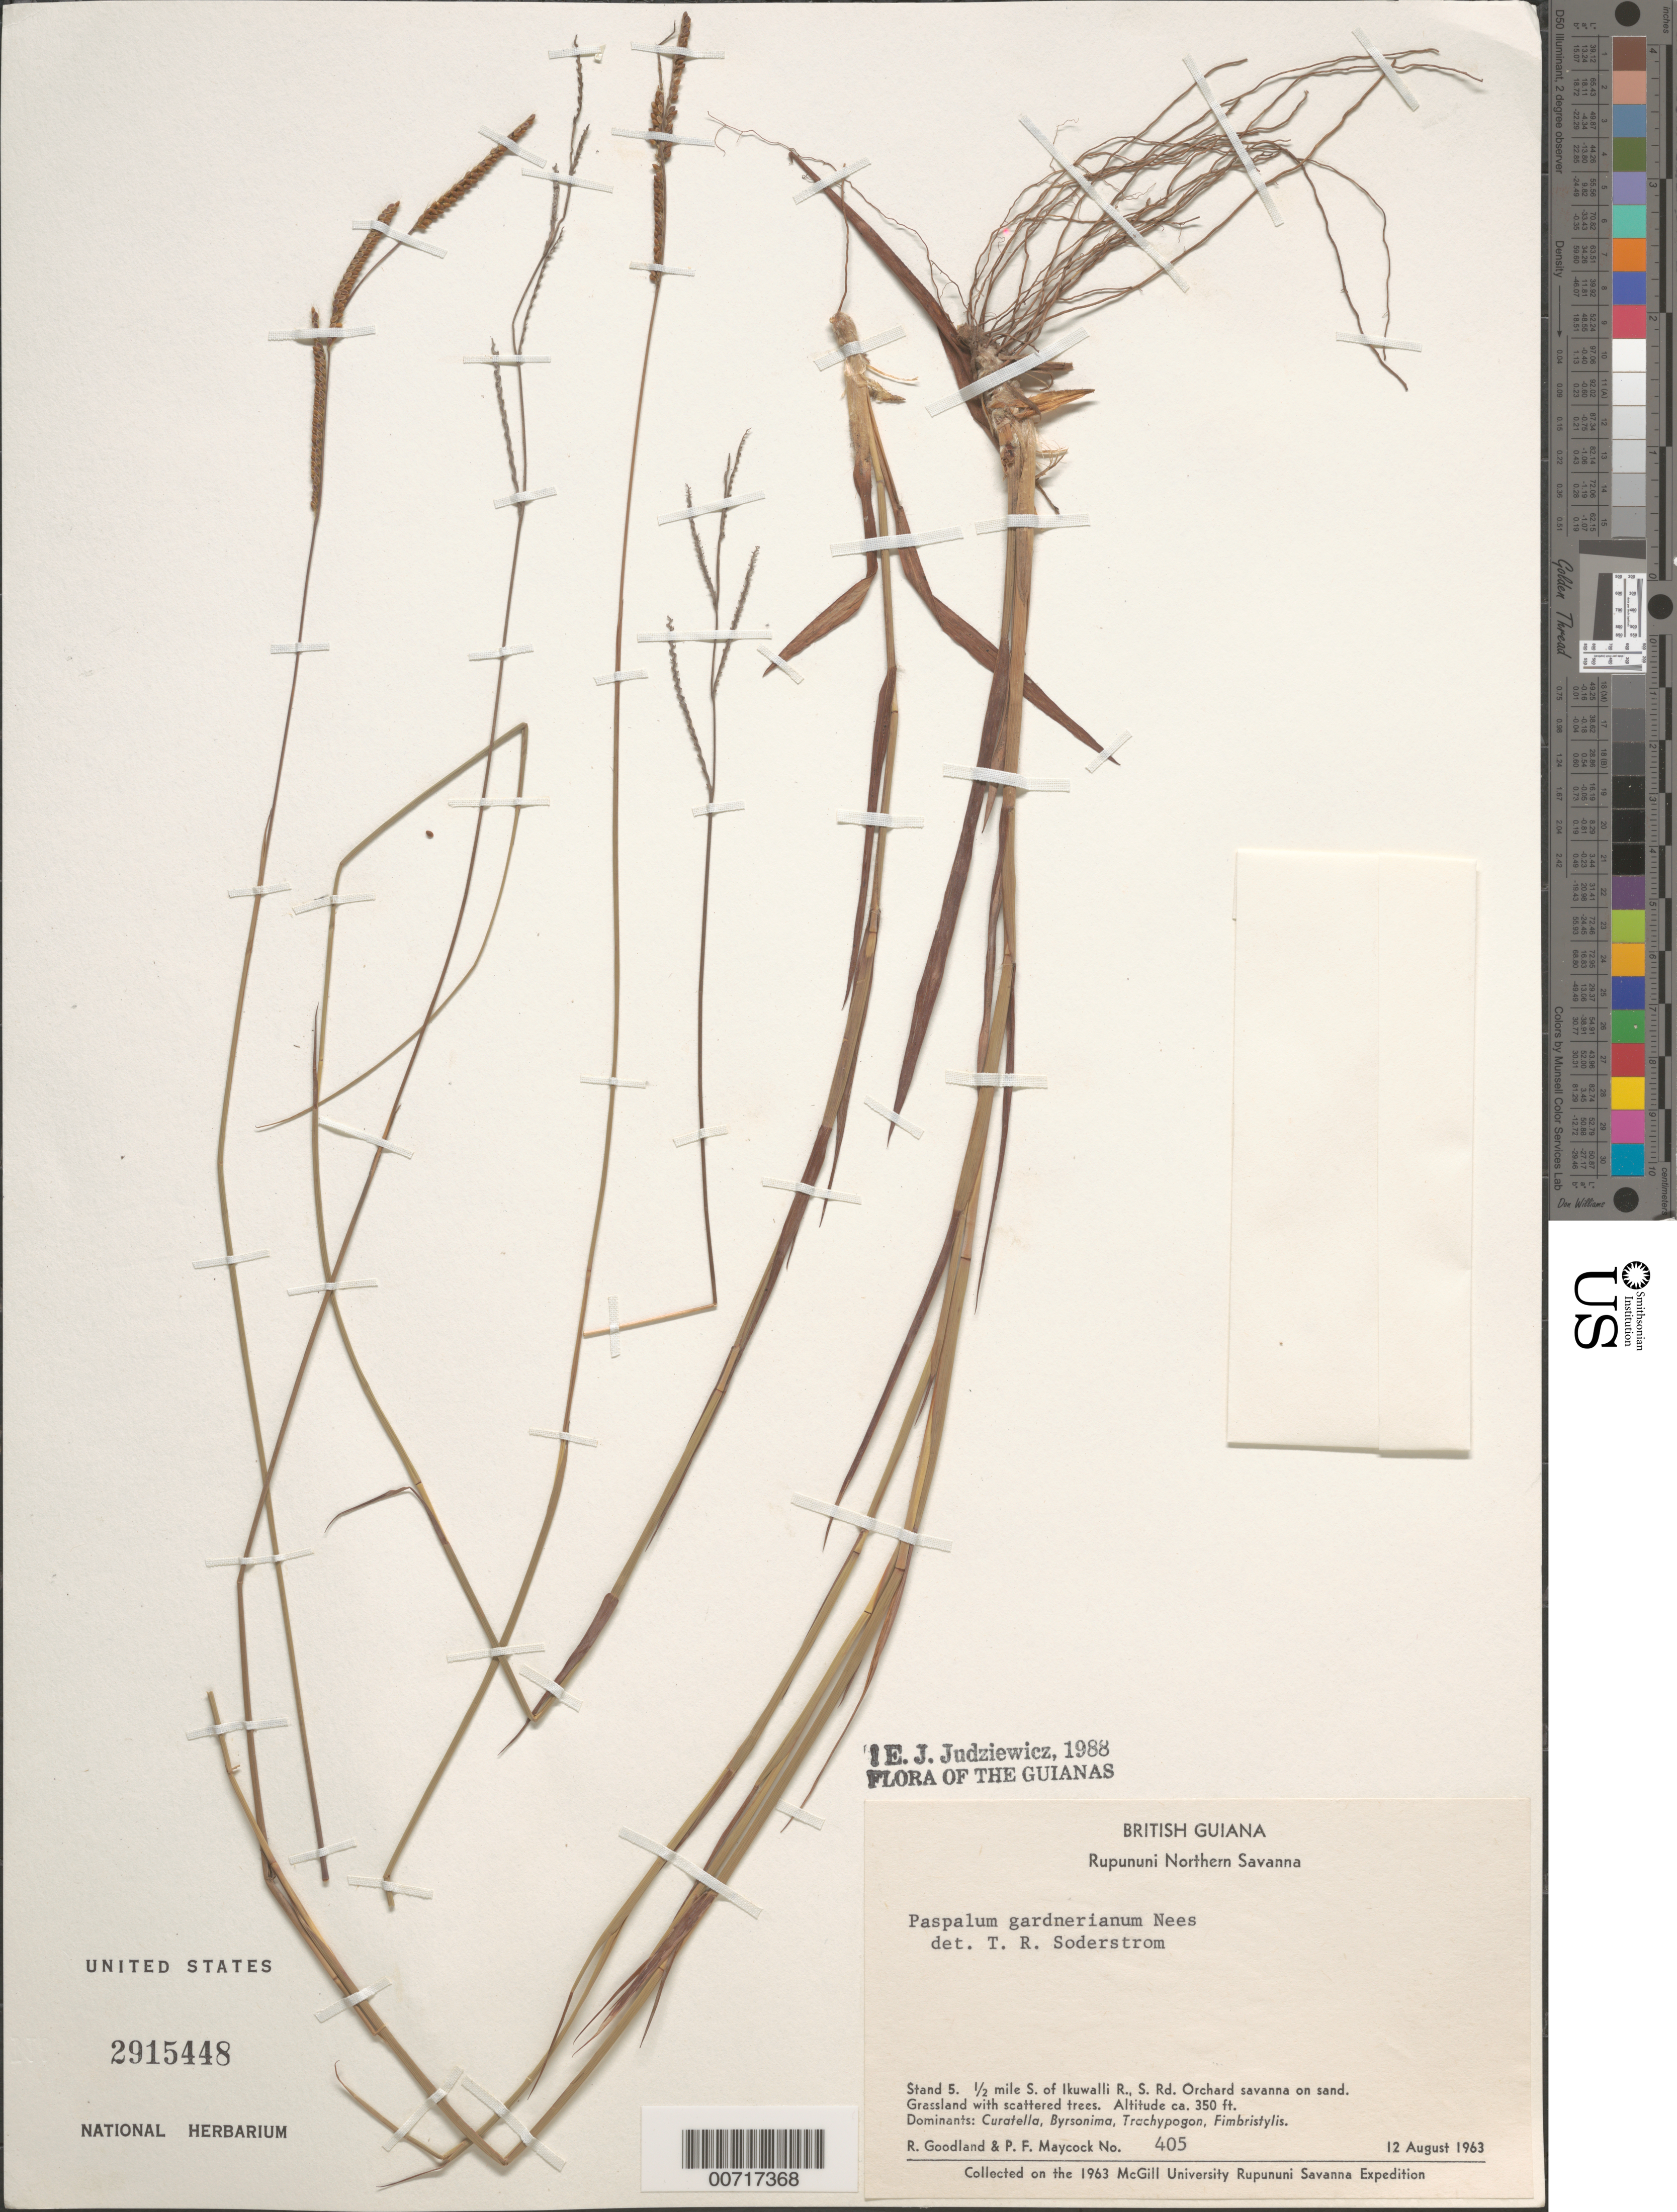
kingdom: Plantae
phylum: Tracheophyta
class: Liliopsida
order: Poales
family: Poaceae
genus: Paspalum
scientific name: Paspalum gardnerianum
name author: Nees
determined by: Soderstrom, T. R.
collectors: R. Goodland & P. Maycock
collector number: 405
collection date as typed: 12-Aug-63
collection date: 1963-08-12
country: Guyana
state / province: U. Takutu-U. Essequibo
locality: Rupununi Northern Savanna, Ikuwalli R., 0.5 mi. S of, S. Rd. Orchard savanna, Stand 5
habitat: Orchard savanna on sand. Grassland with scattered trees. Dominants: Curatella, Byrsonima, Trachypogon & Fimbristilis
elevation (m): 107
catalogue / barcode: US 2915448